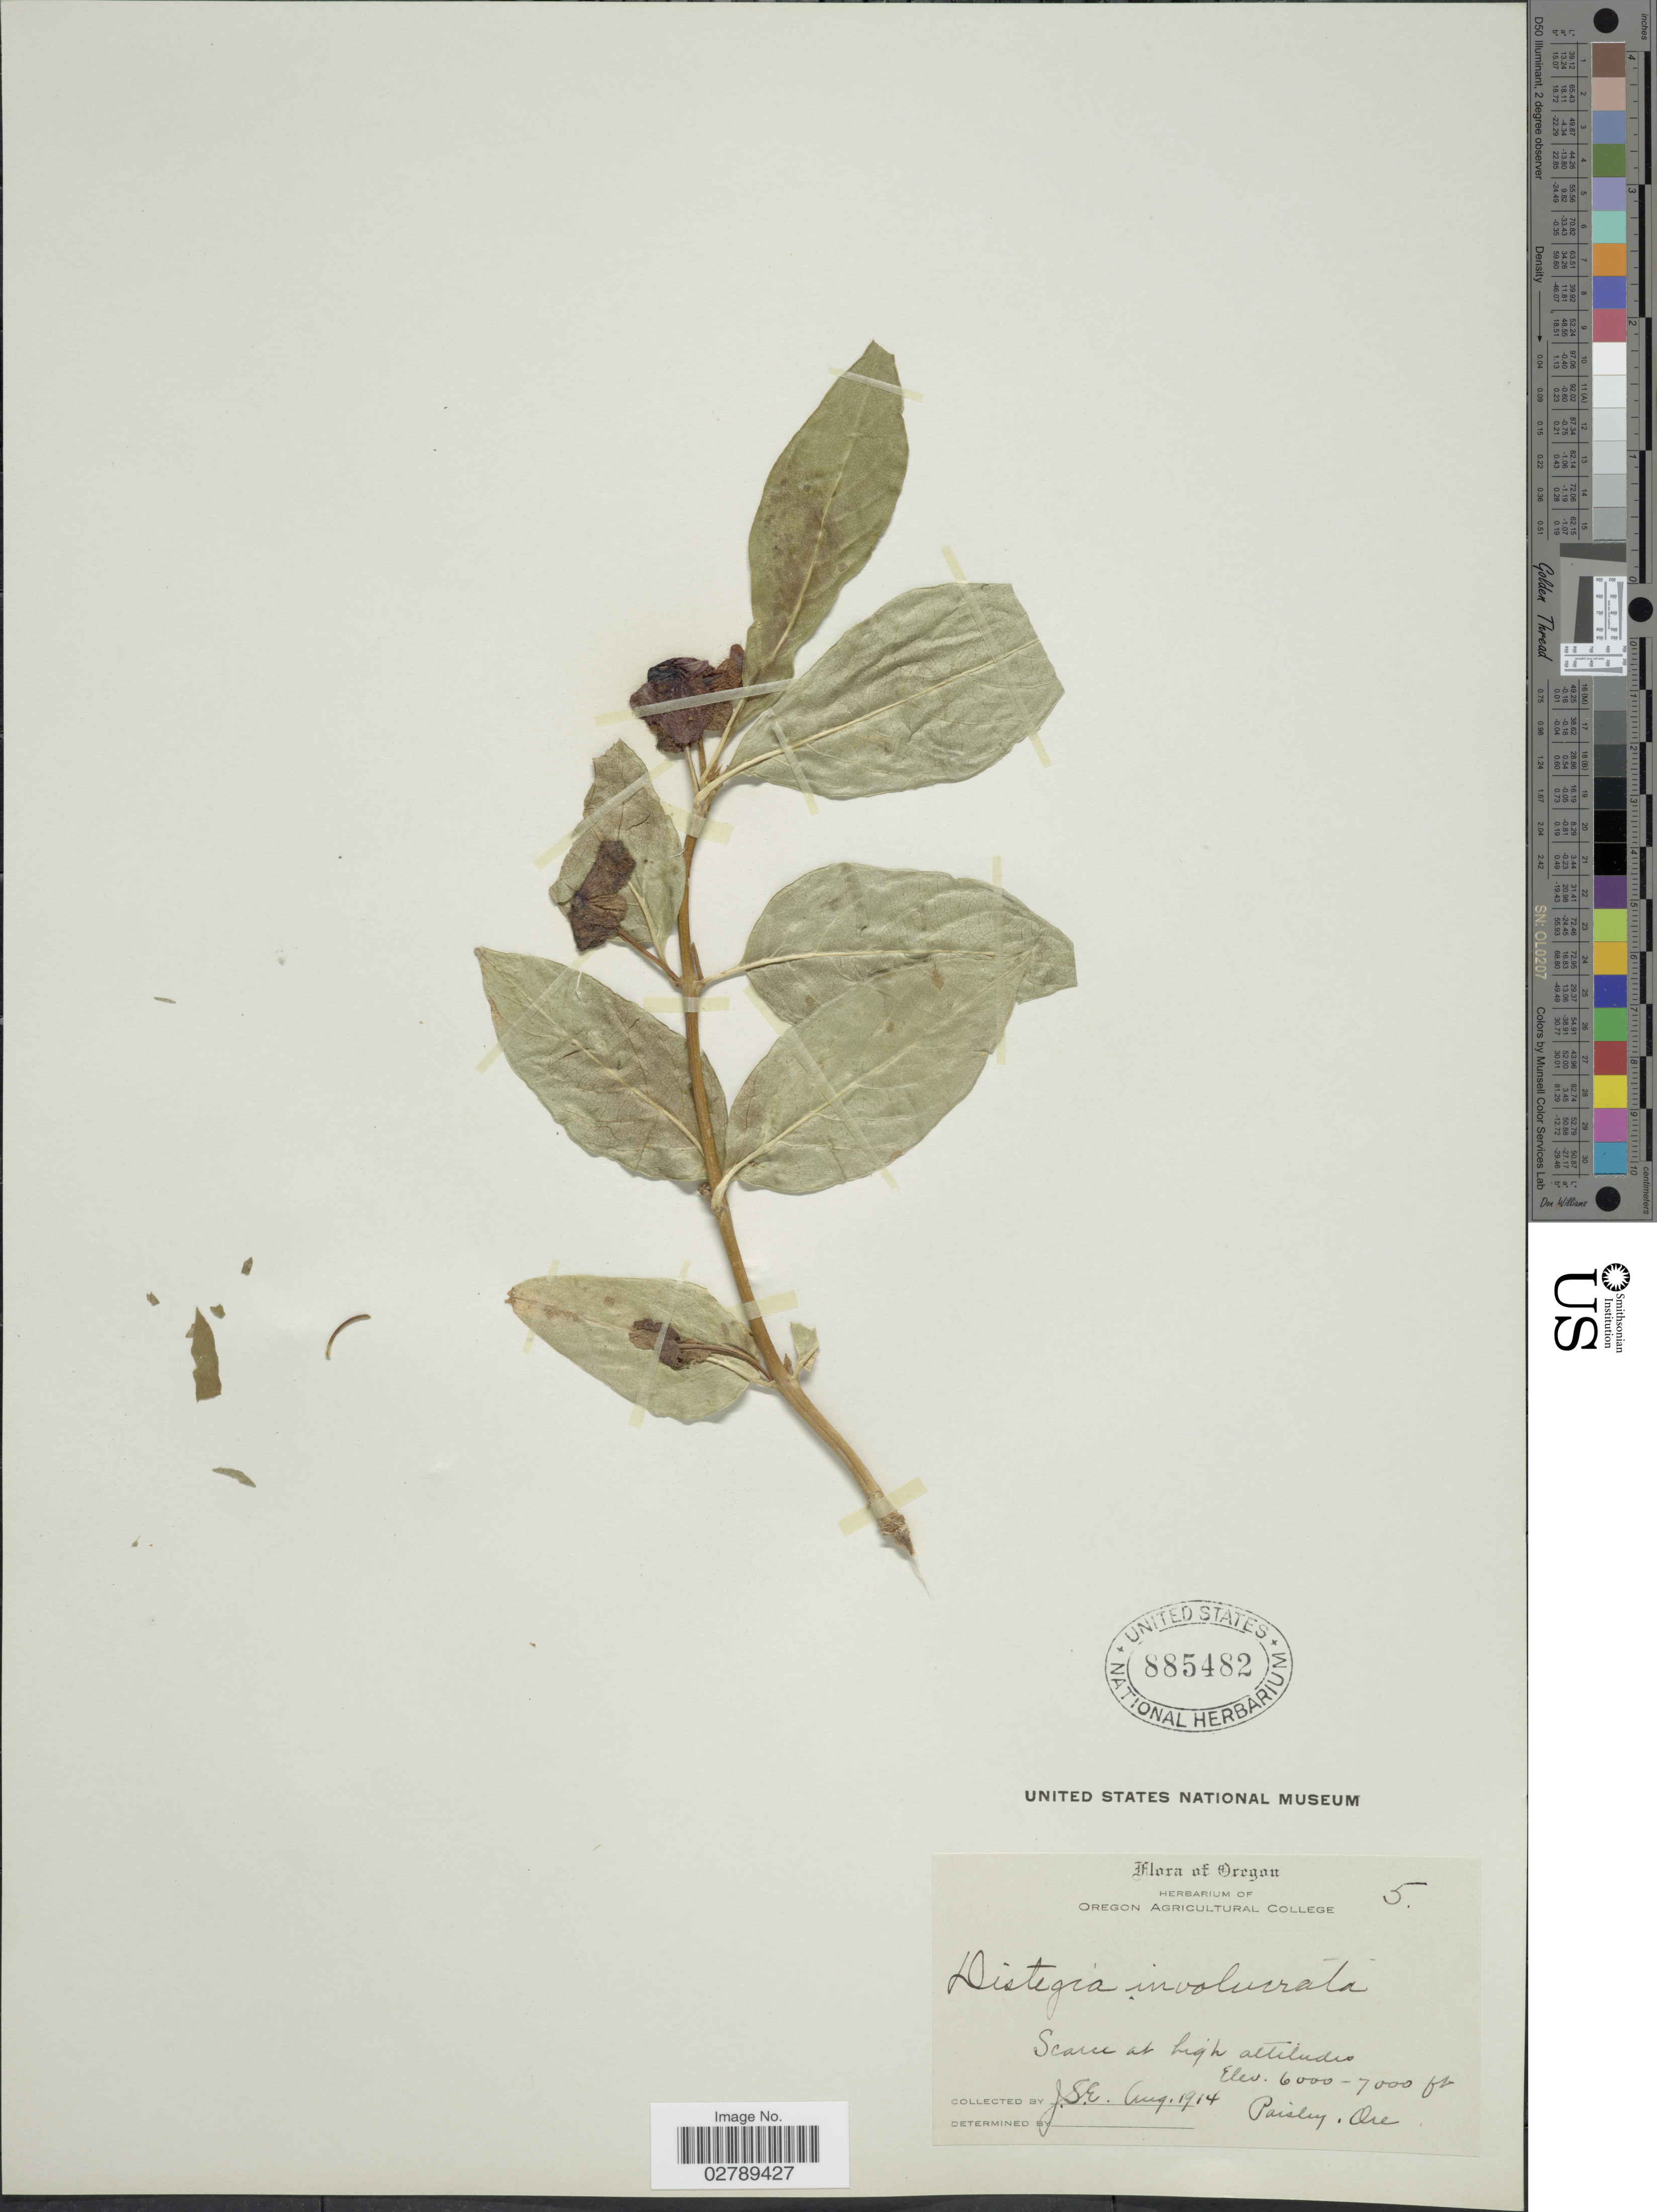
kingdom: Plantae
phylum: Tracheophyta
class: Magnoliopsida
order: Dipsacales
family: Caprifoliaceae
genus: Lonicera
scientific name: Lonicera involucrata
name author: (Richardson) Banks ex Spreng.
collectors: J. S. E.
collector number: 5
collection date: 1914-08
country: United States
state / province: Oregon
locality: Scanu. Paisley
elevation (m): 1829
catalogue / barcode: US 885482